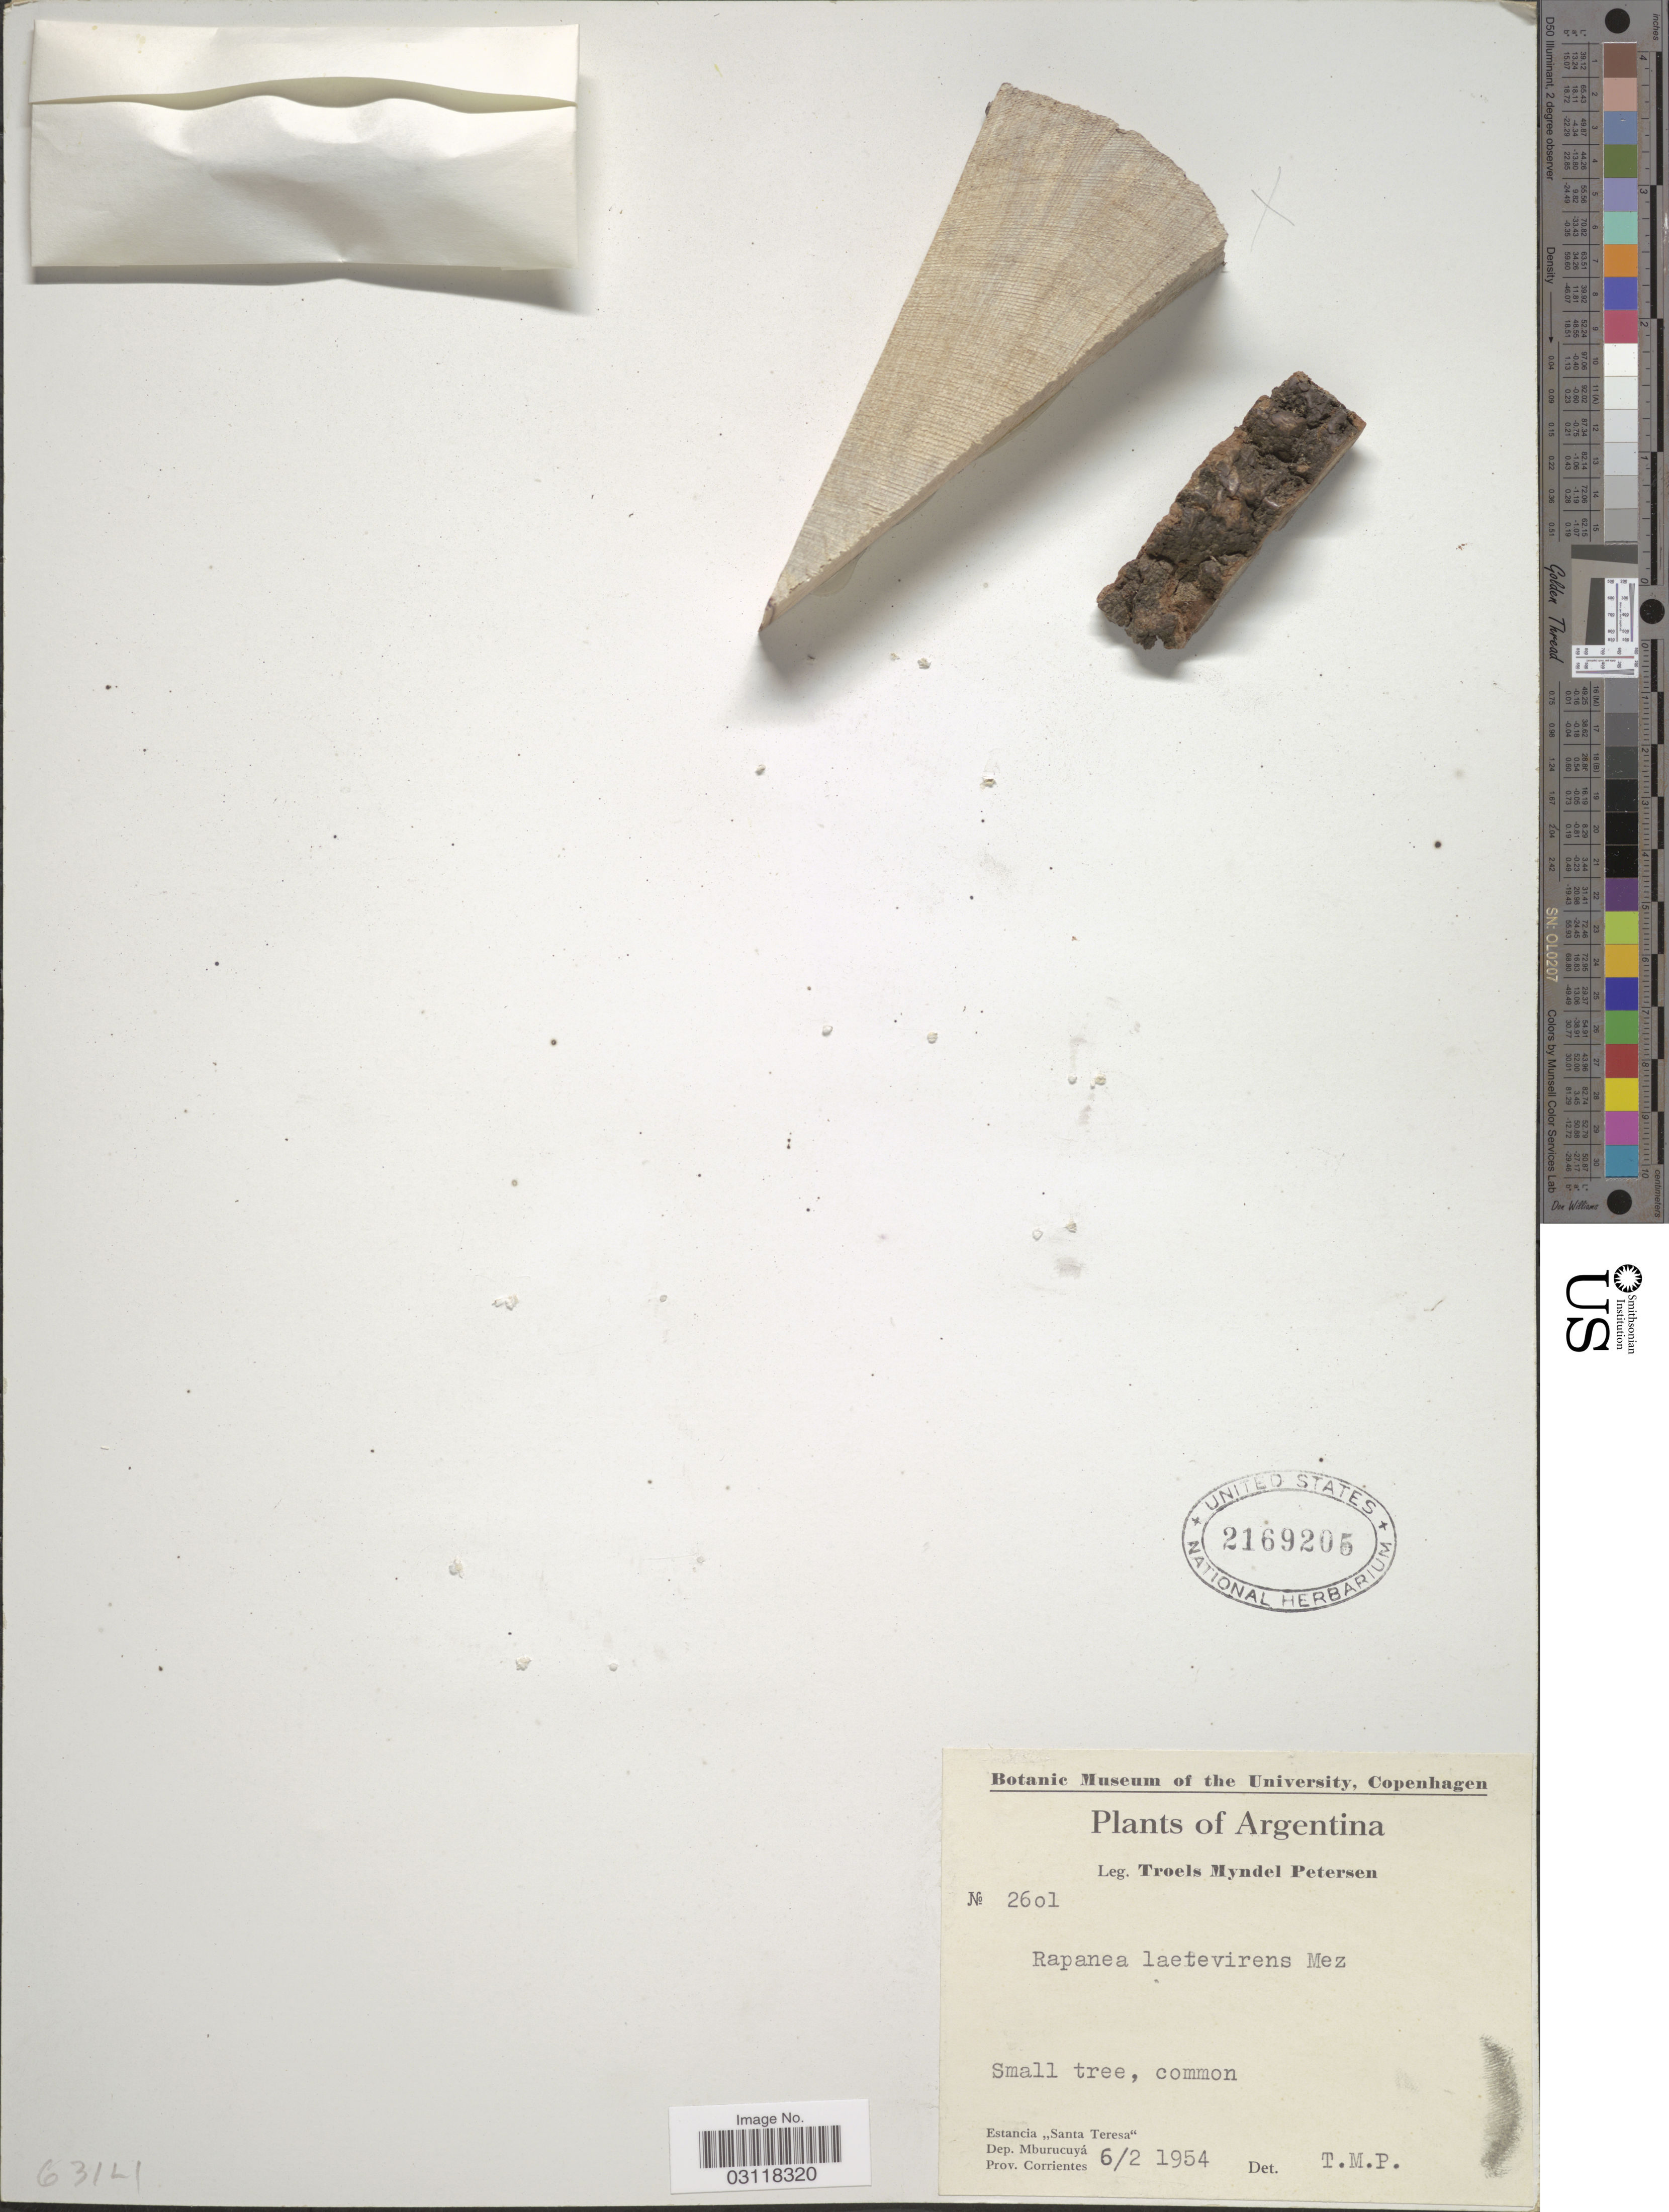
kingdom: Plantae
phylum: Tracheophyta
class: Magnoliopsida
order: Ericales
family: Primulaceae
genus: Rapanea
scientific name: Rapanea laetevirens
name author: Mez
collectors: T. M. Petersen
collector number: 2601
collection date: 1954-02-06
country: Argentina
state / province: Corrientes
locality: Estancia "Santa Teresa". Dep. Mburucuyá. Prov. Corrientes.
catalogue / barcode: US 2169205